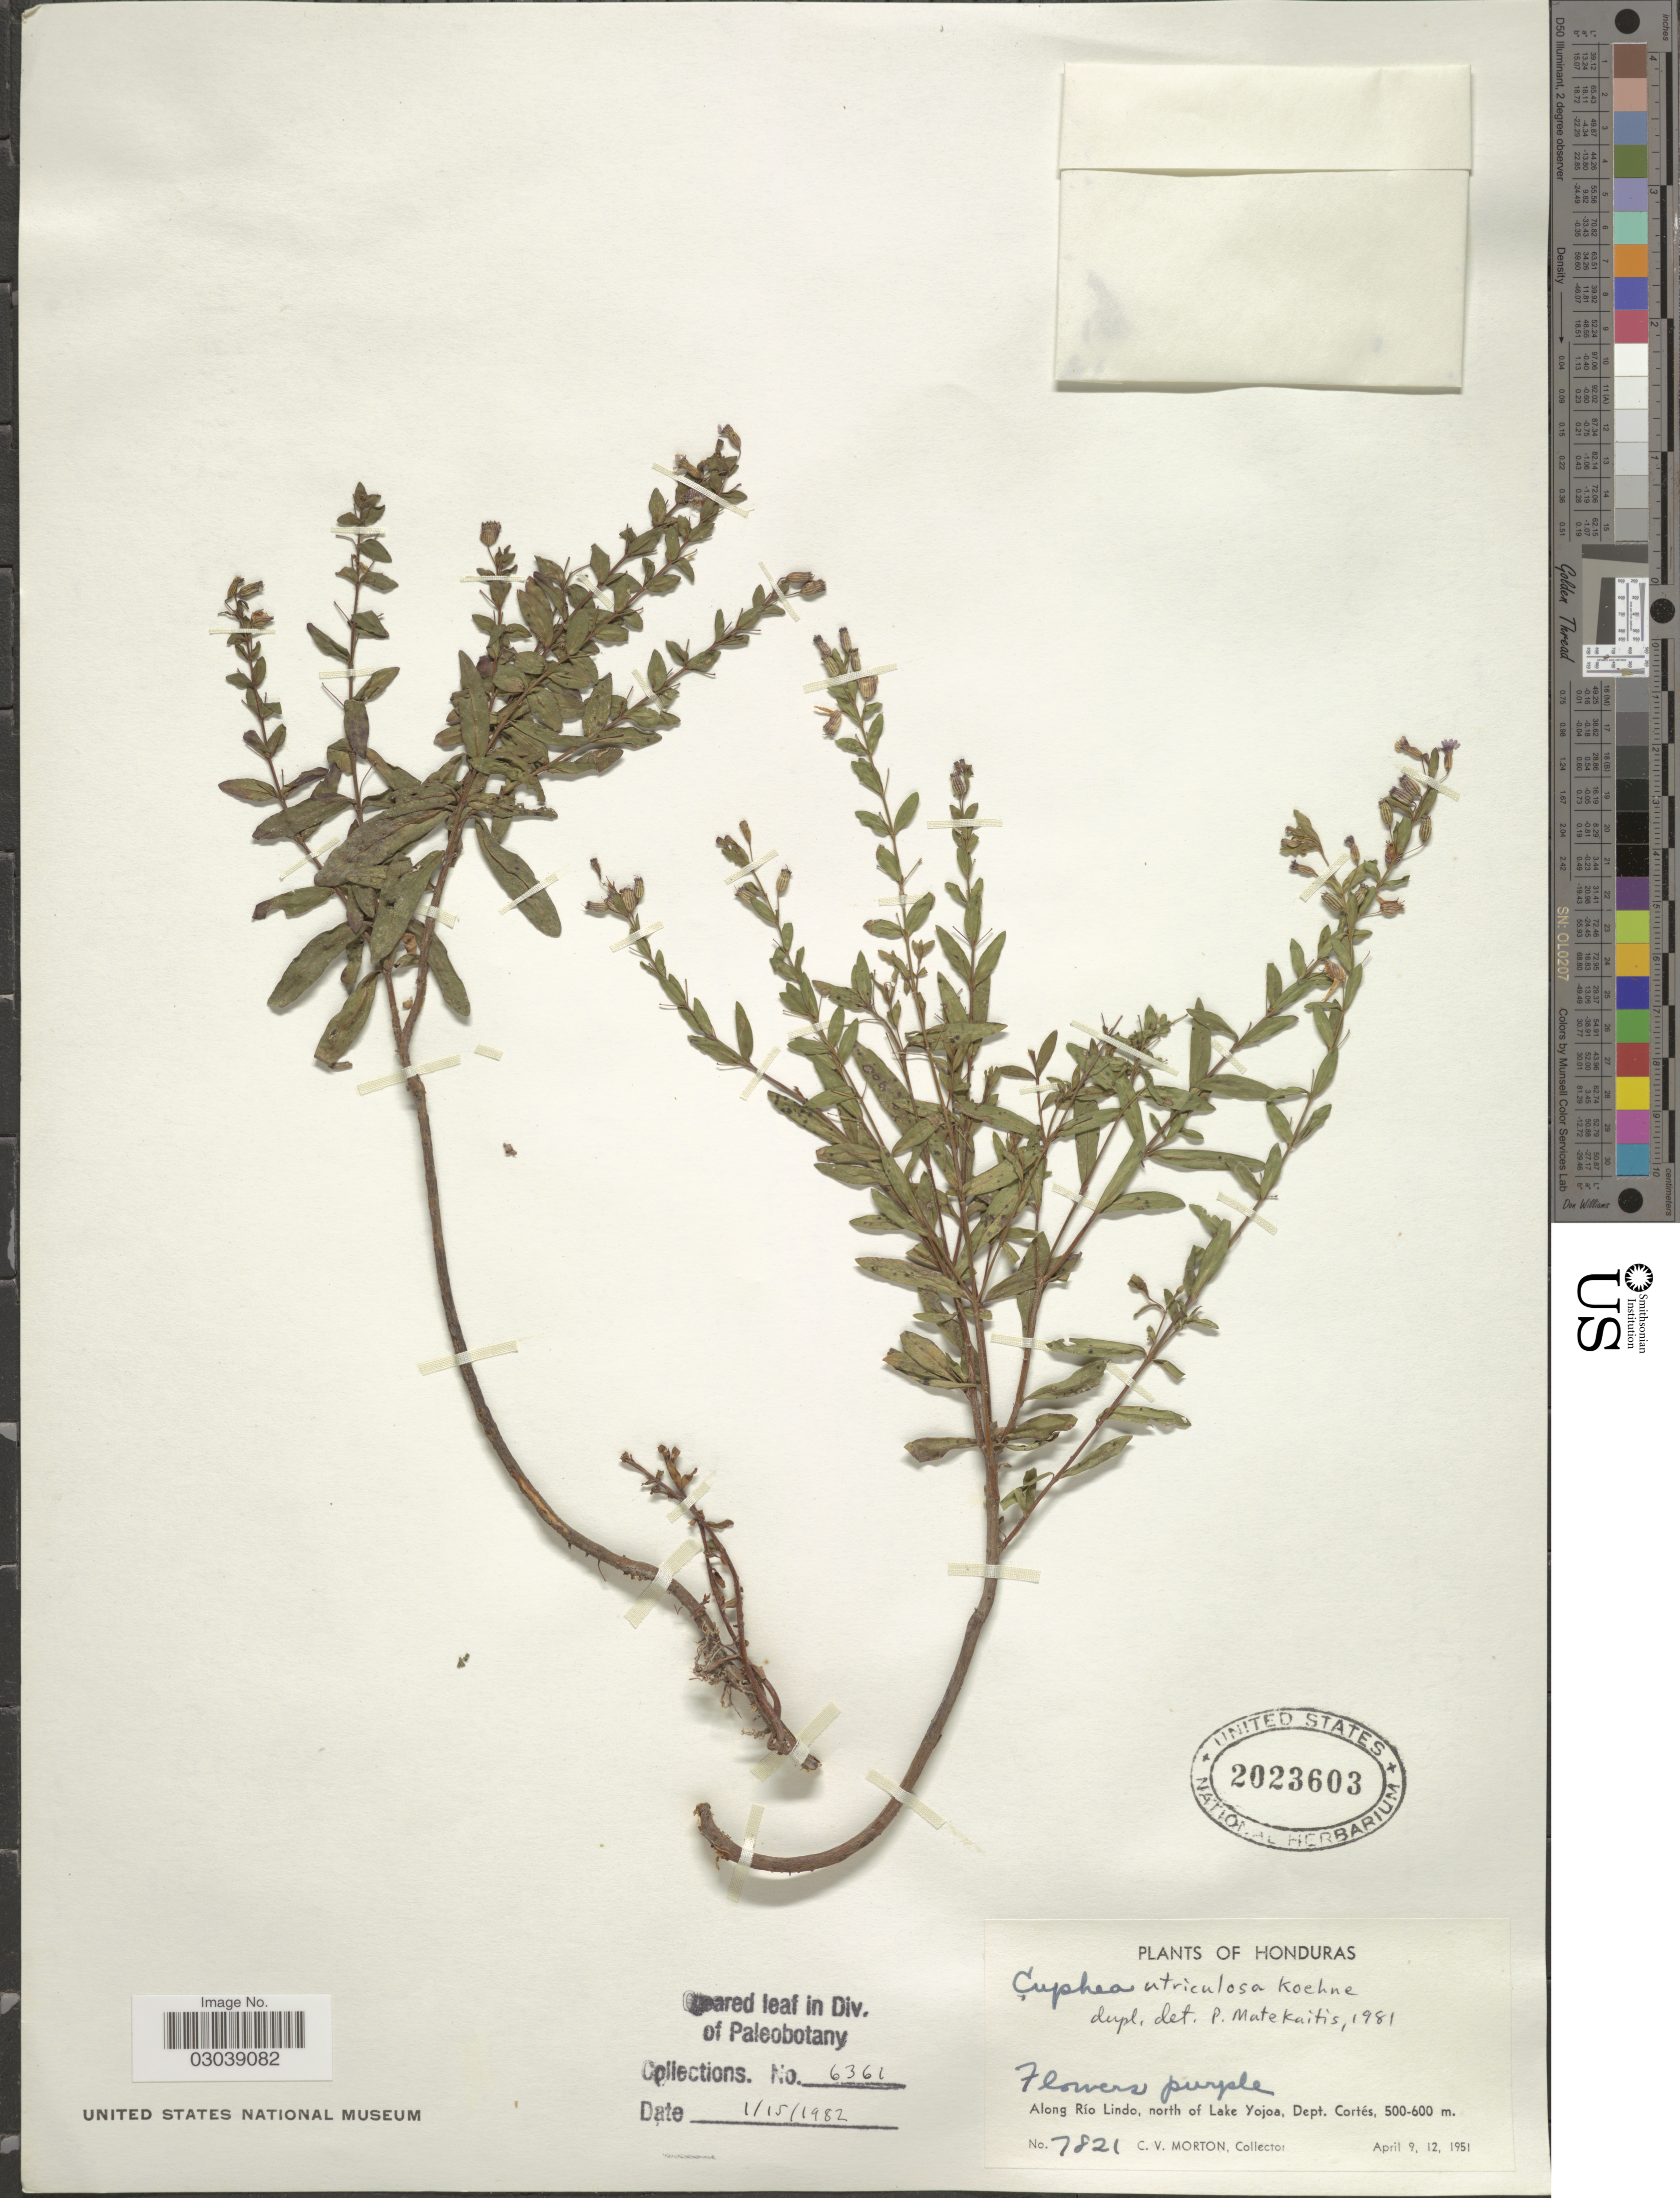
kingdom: Plantae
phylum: Tracheophyta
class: Magnoliopsida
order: Myrtales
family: Lythraceae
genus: Cuphea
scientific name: Cuphea utriculosa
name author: Koehne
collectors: C. V. Morton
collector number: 7821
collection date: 1951-04-09/1951-04-12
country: Honduras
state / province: Cortés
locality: Along Río Lindo, north of Lake Yojoa, Dept. Cortés.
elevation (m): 500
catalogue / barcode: US 2023603